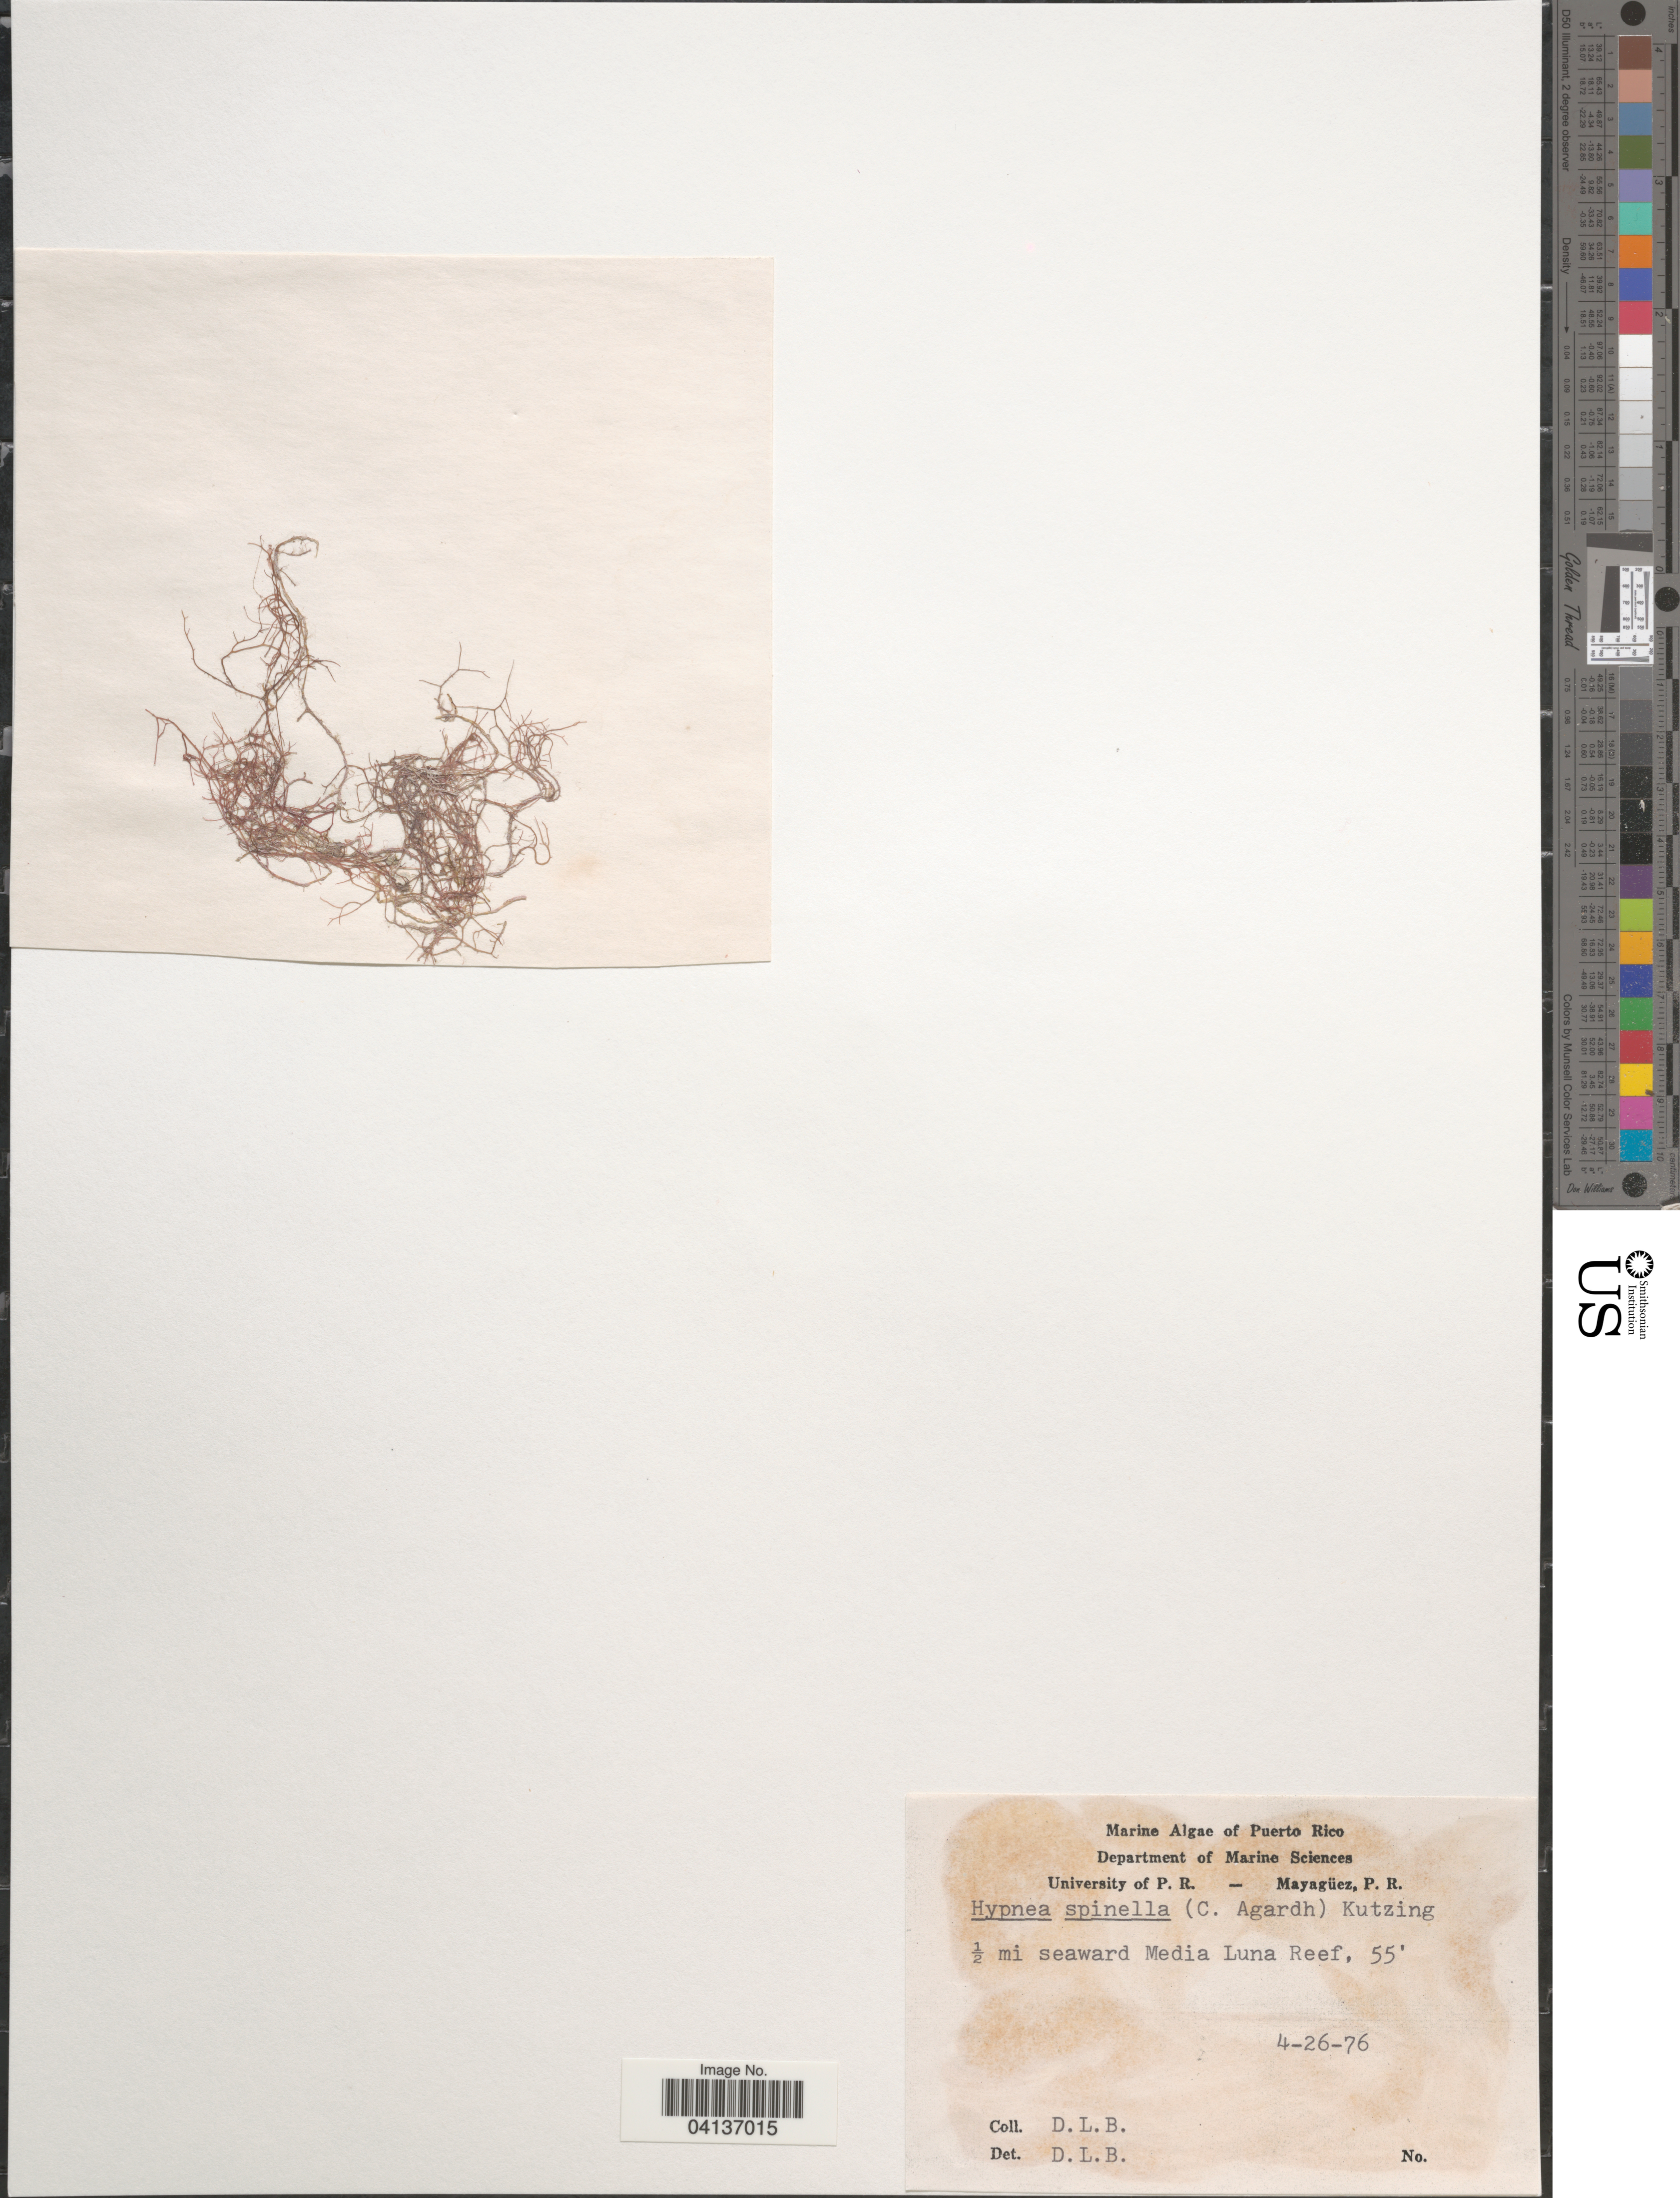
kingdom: Plantae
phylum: Rhodophyta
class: Florideophyceae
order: Gigartinales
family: Cystocloniaceae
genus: Hypnea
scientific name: Hypnea spinella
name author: (C. Agardh) Kütz.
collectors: D. L. B.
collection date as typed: Transcribed d/m/y: 26/4/76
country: Puerto Rico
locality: ½ mi seaward Media Luna Reef.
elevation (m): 17